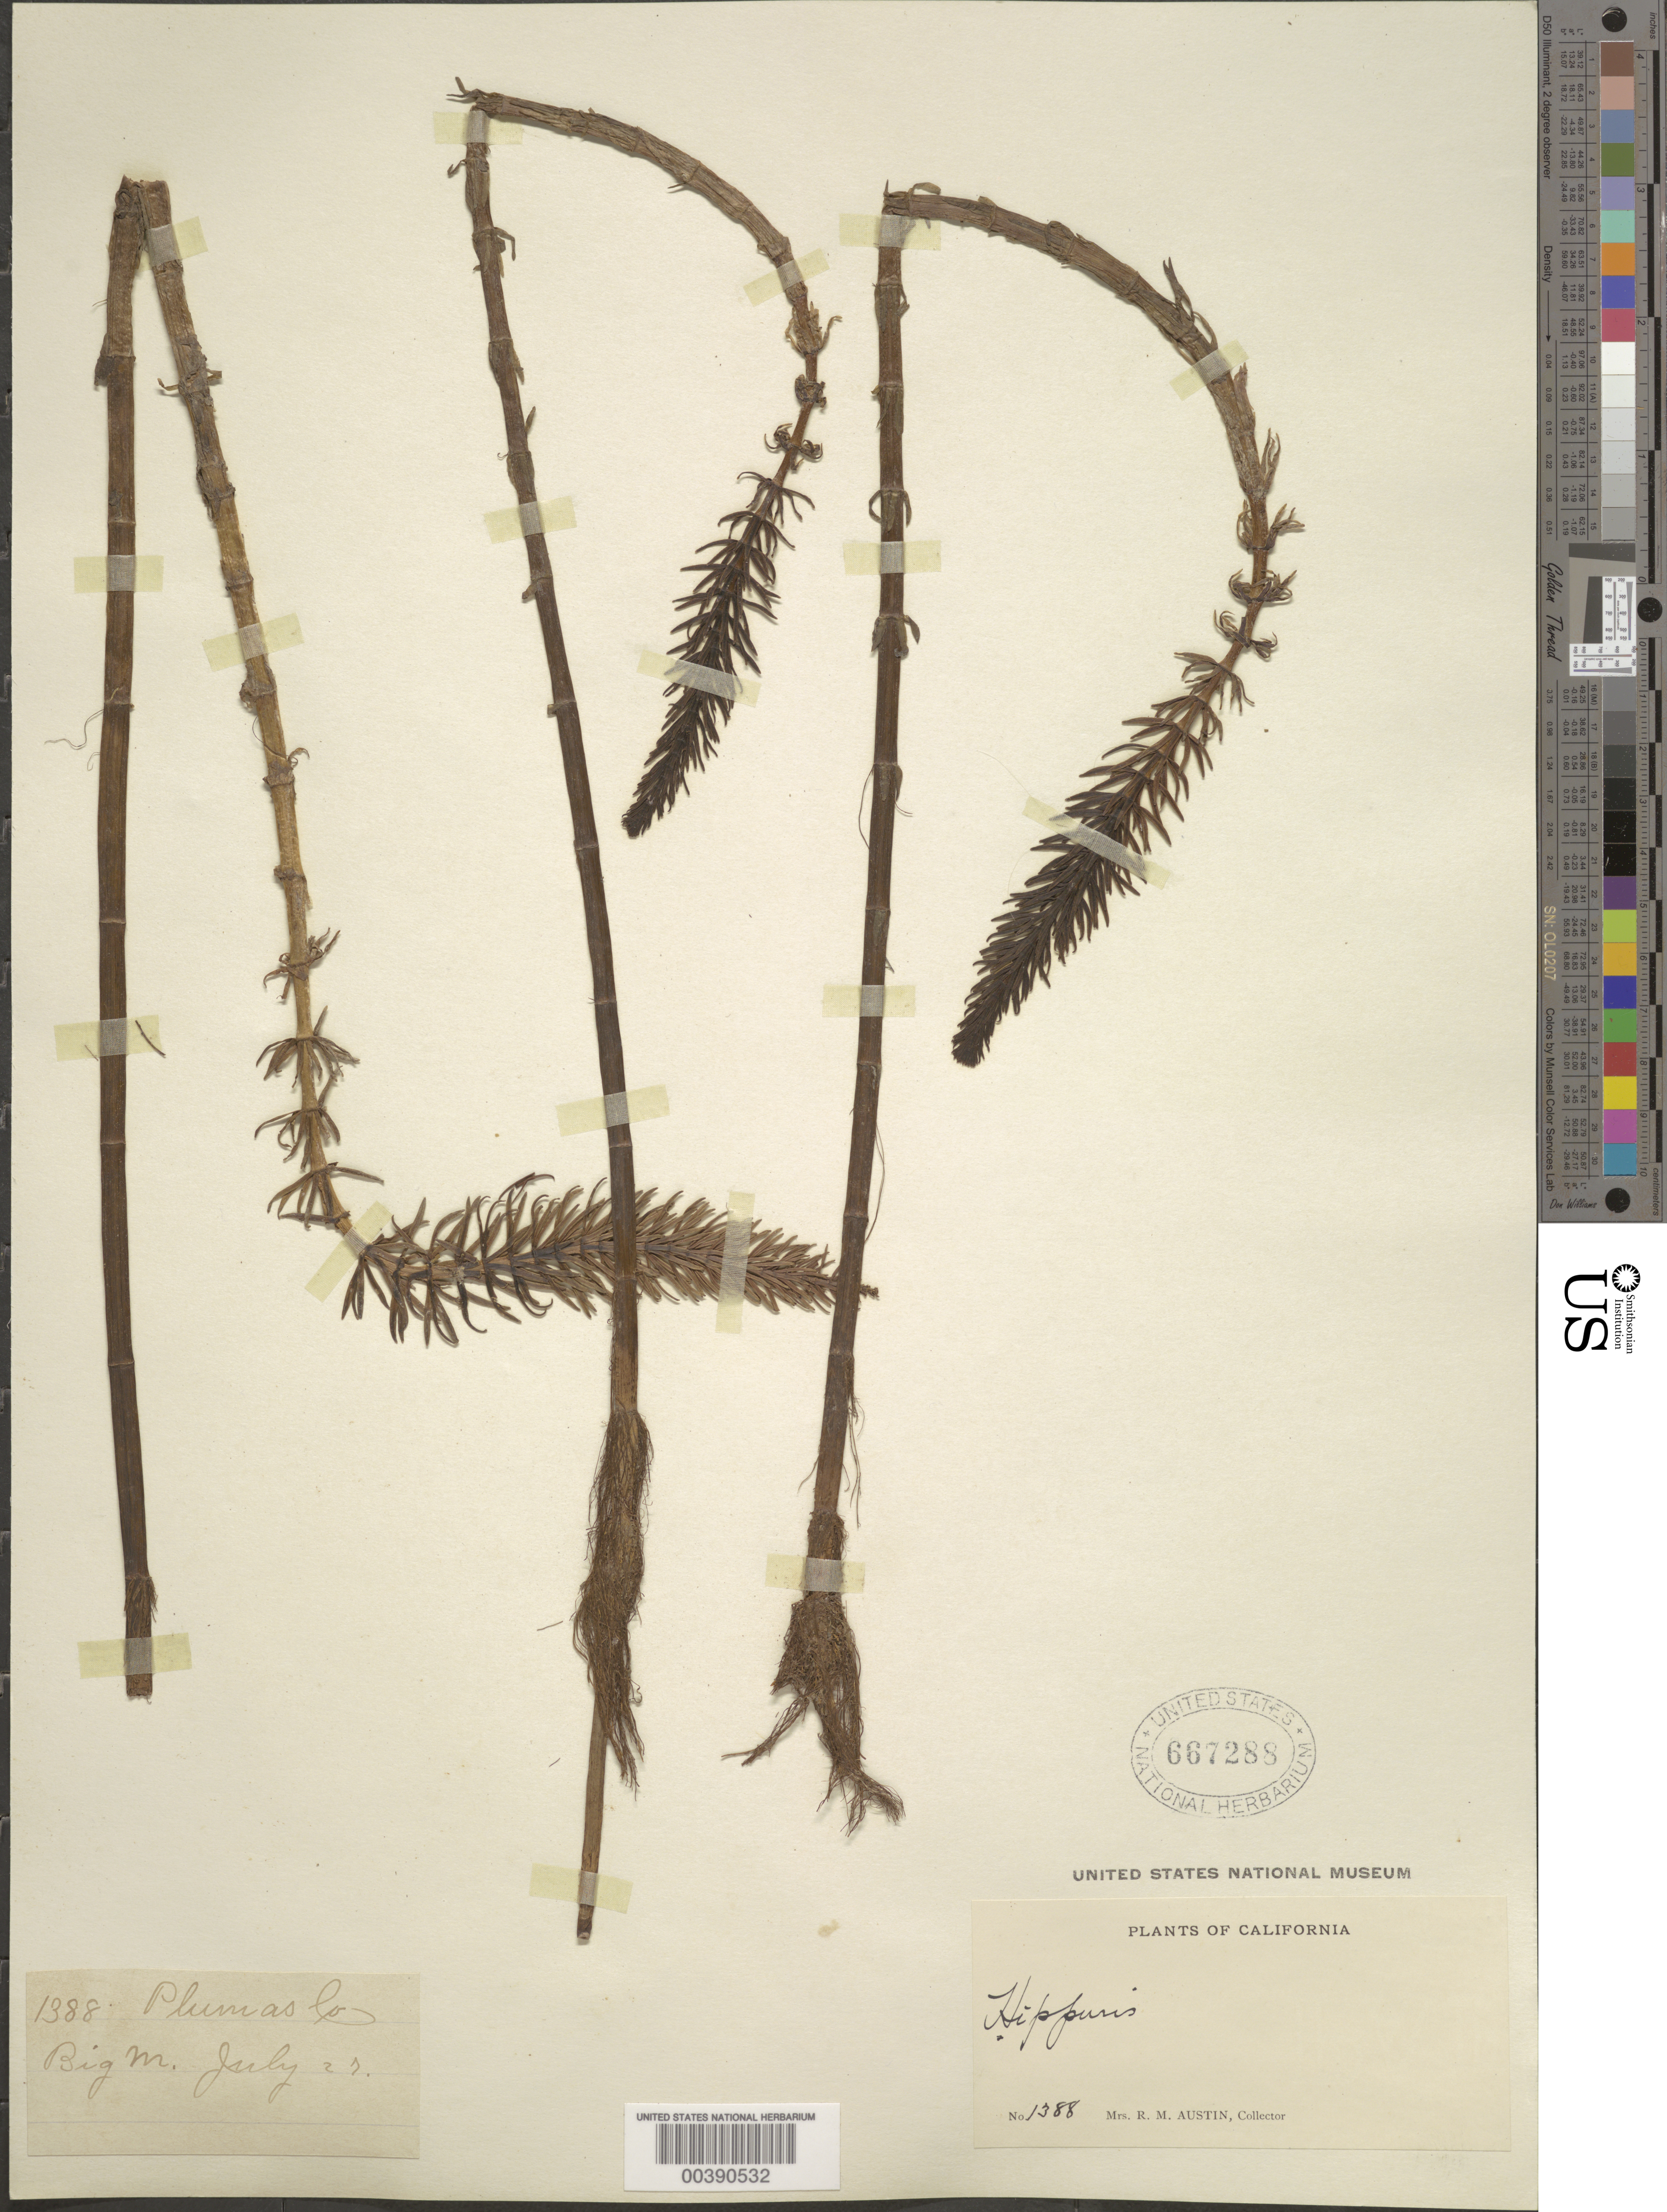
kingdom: Plantae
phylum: Tracheophyta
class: Magnoliopsida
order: Lamiales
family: Plantaginaceae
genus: Hippuris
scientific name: Hippuris vulgaris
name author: L.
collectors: R. Austin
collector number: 1388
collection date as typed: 27 Jul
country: United States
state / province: California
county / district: Plumas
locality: Big m.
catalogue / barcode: US 667288